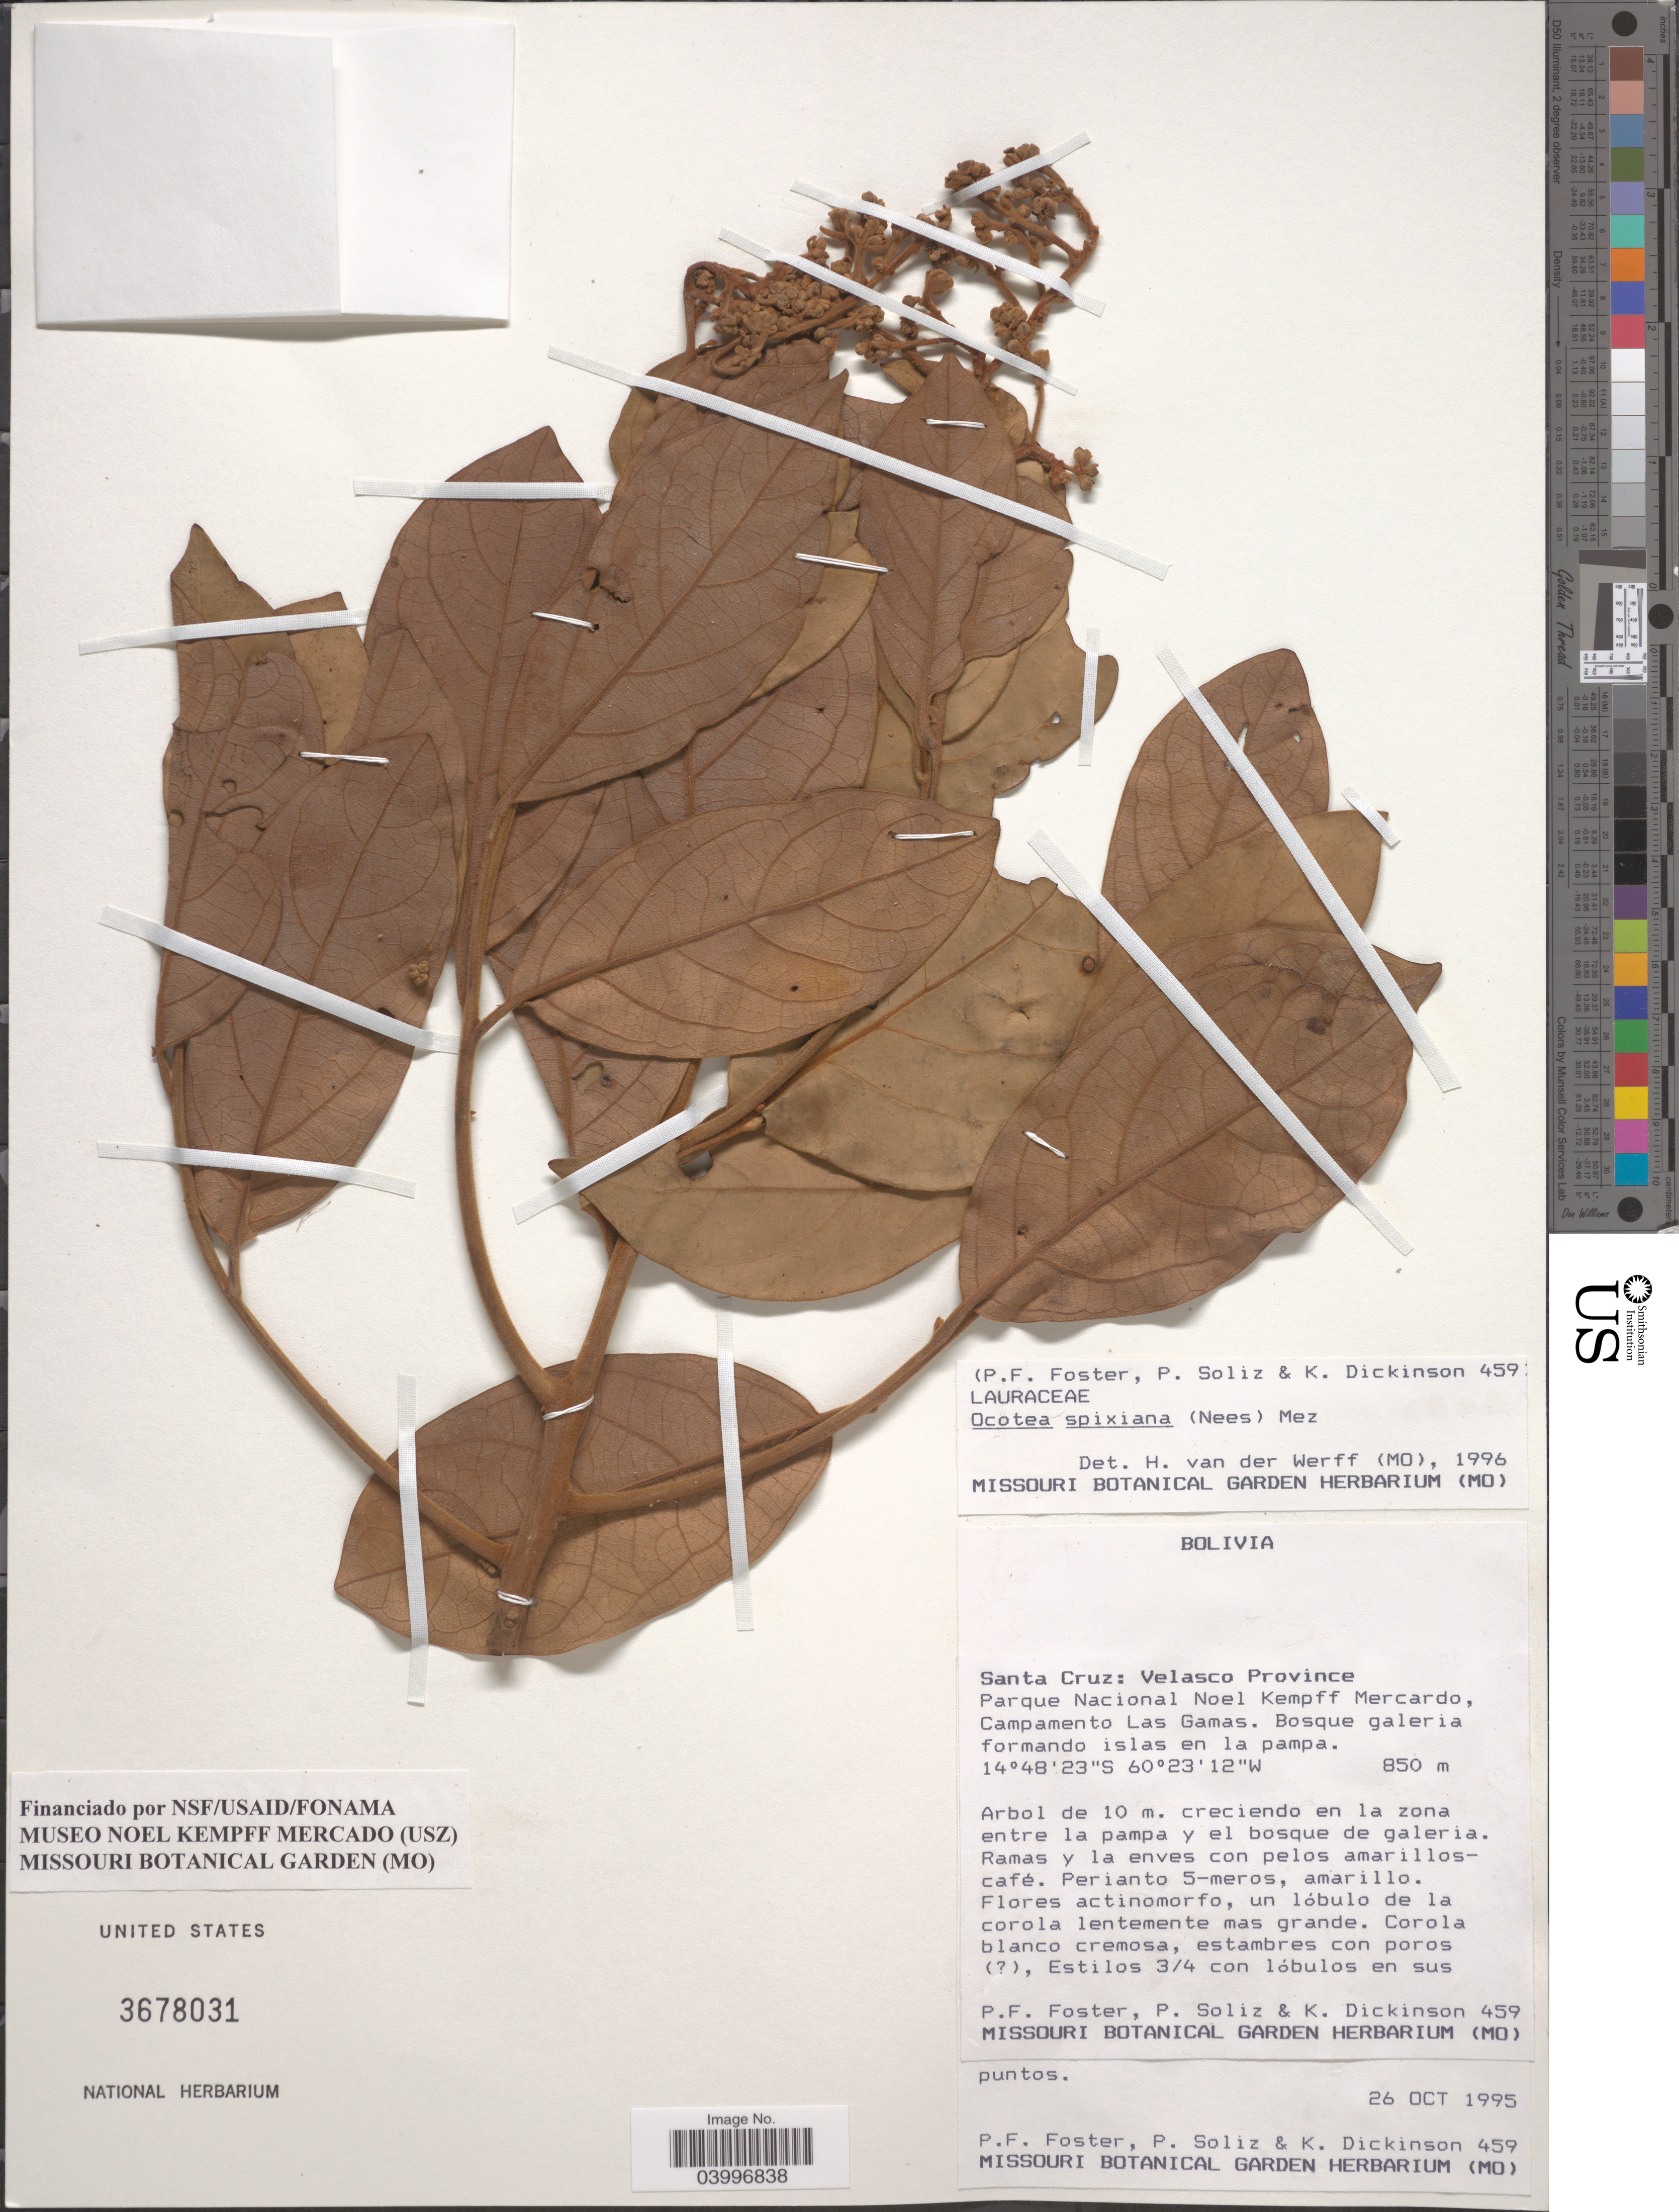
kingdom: Plantae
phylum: Tracheophyta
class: Magnoliopsida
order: Laurales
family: Lauraceae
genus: Ocotea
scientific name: Ocotea spixiana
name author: (Nees) Mez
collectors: P. Foster, P. Soliz & K. Dickinson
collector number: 459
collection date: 1995-10-26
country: Bolivia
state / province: Santa Cruz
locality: Velasco Province. Parque Nacional Noel Kempff Mercado, Campamento Las Gamas. Bosque galeria formando islas en la pampa.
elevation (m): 850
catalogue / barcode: US 3678031